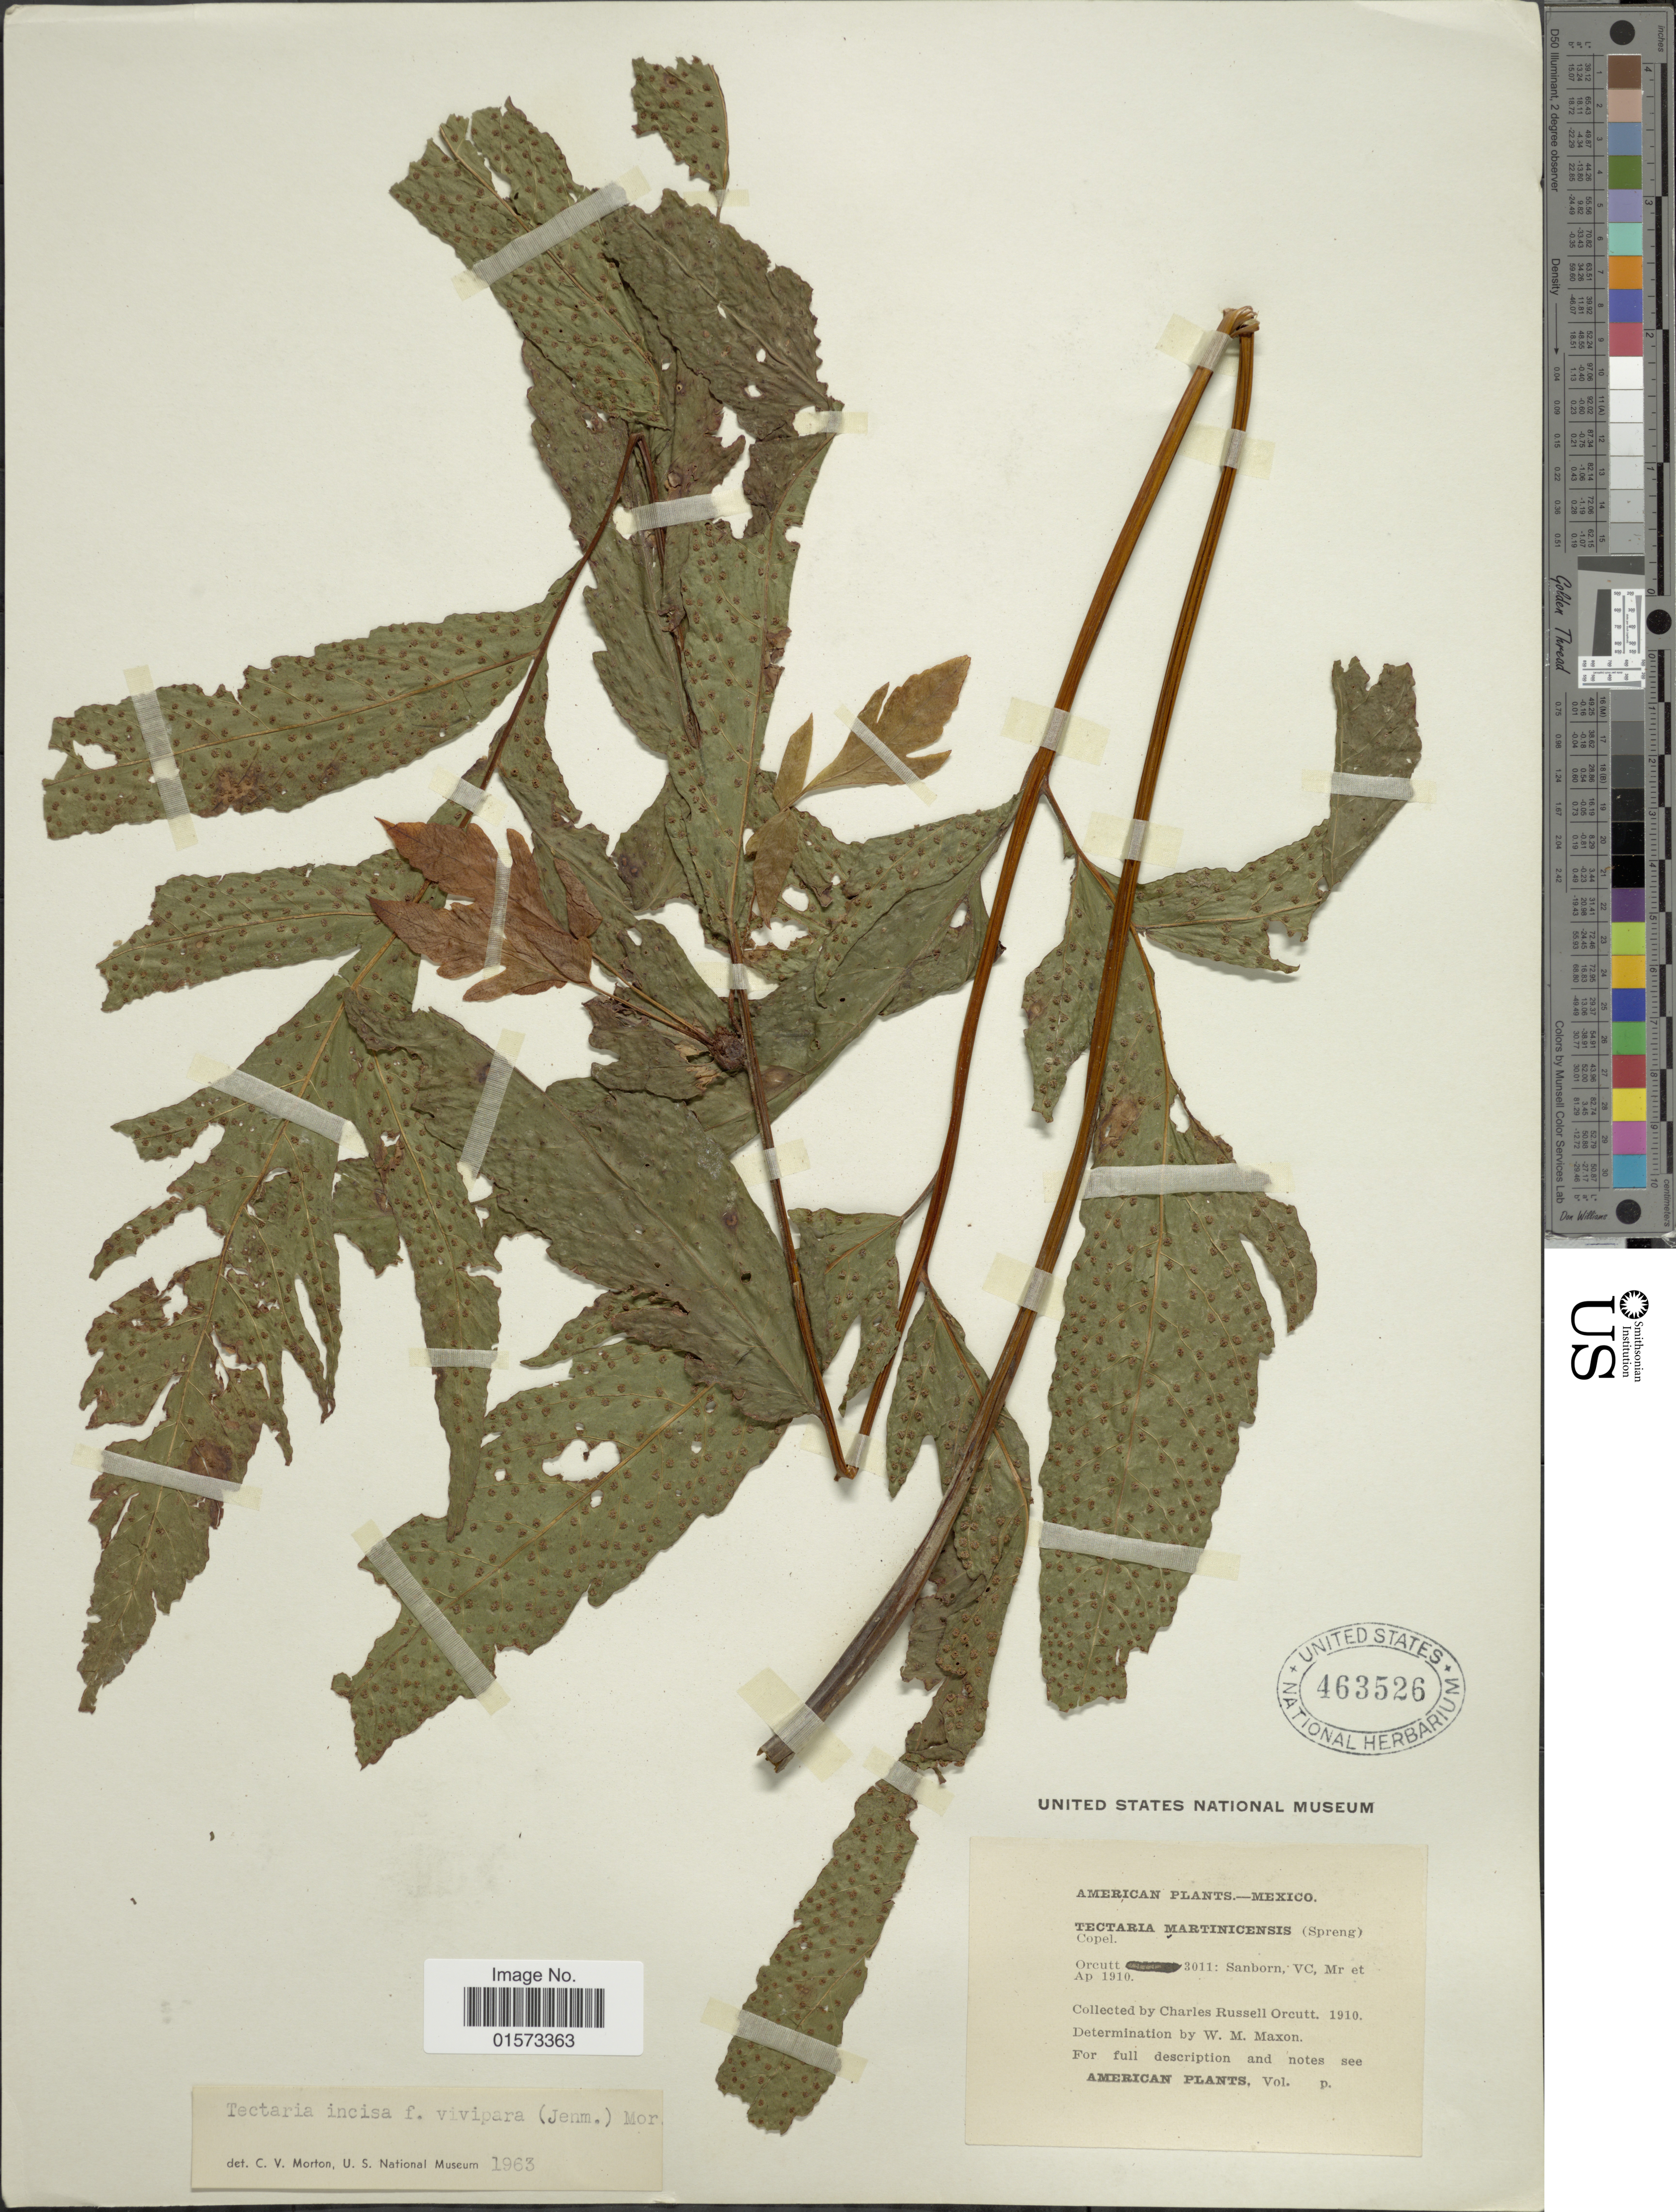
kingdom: Plantae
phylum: Tracheophyta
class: Polypodiopsida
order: Polypodiales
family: Tectariaceae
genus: Tectaria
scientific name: Tectaria incisa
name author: Cav.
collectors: C. R. Orcutt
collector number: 3011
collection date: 1910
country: Mexico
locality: Sanborn, VC. Mr.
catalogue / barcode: US 463526